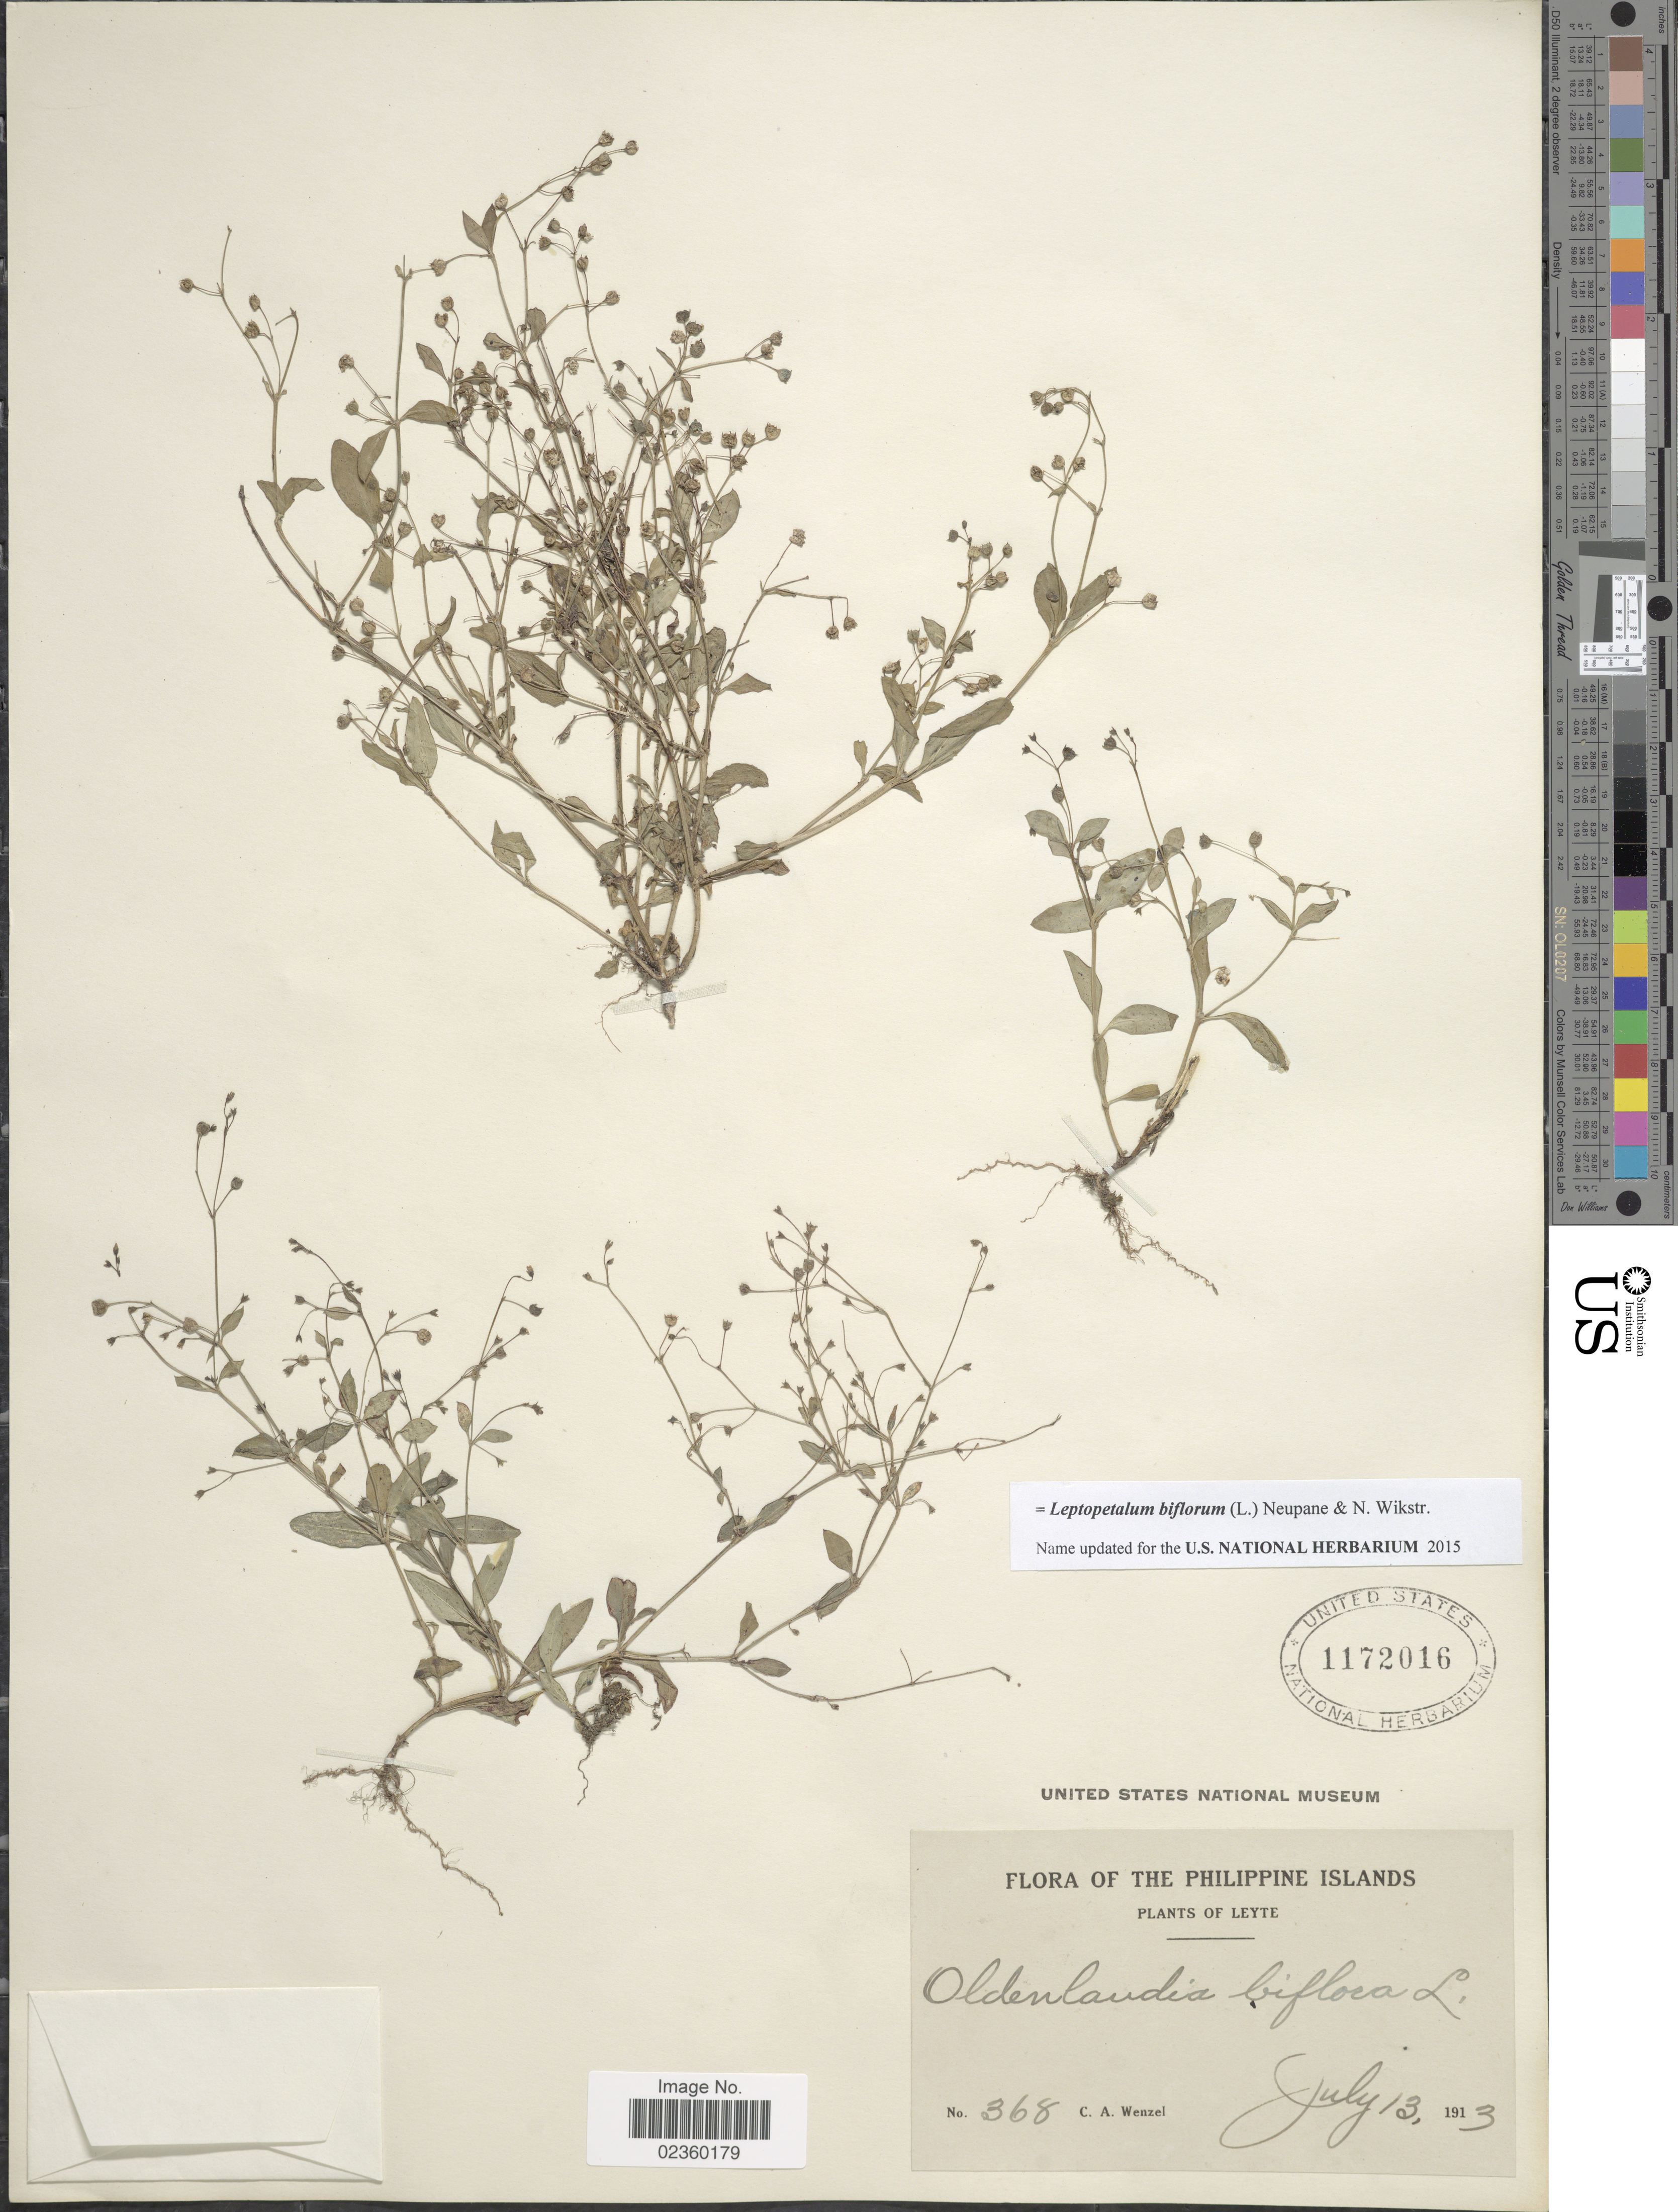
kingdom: Plantae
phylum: Tracheophyta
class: Magnoliopsida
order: Gentianales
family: Rubiaceae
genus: Leptopetalum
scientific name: Leptopetalum biflorum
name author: (L.) Neupane & N. Wikstr.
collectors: C. Wenzel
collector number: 368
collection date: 1913-07-13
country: Philippines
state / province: Eastern Visayas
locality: Leyte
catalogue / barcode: US 1172016